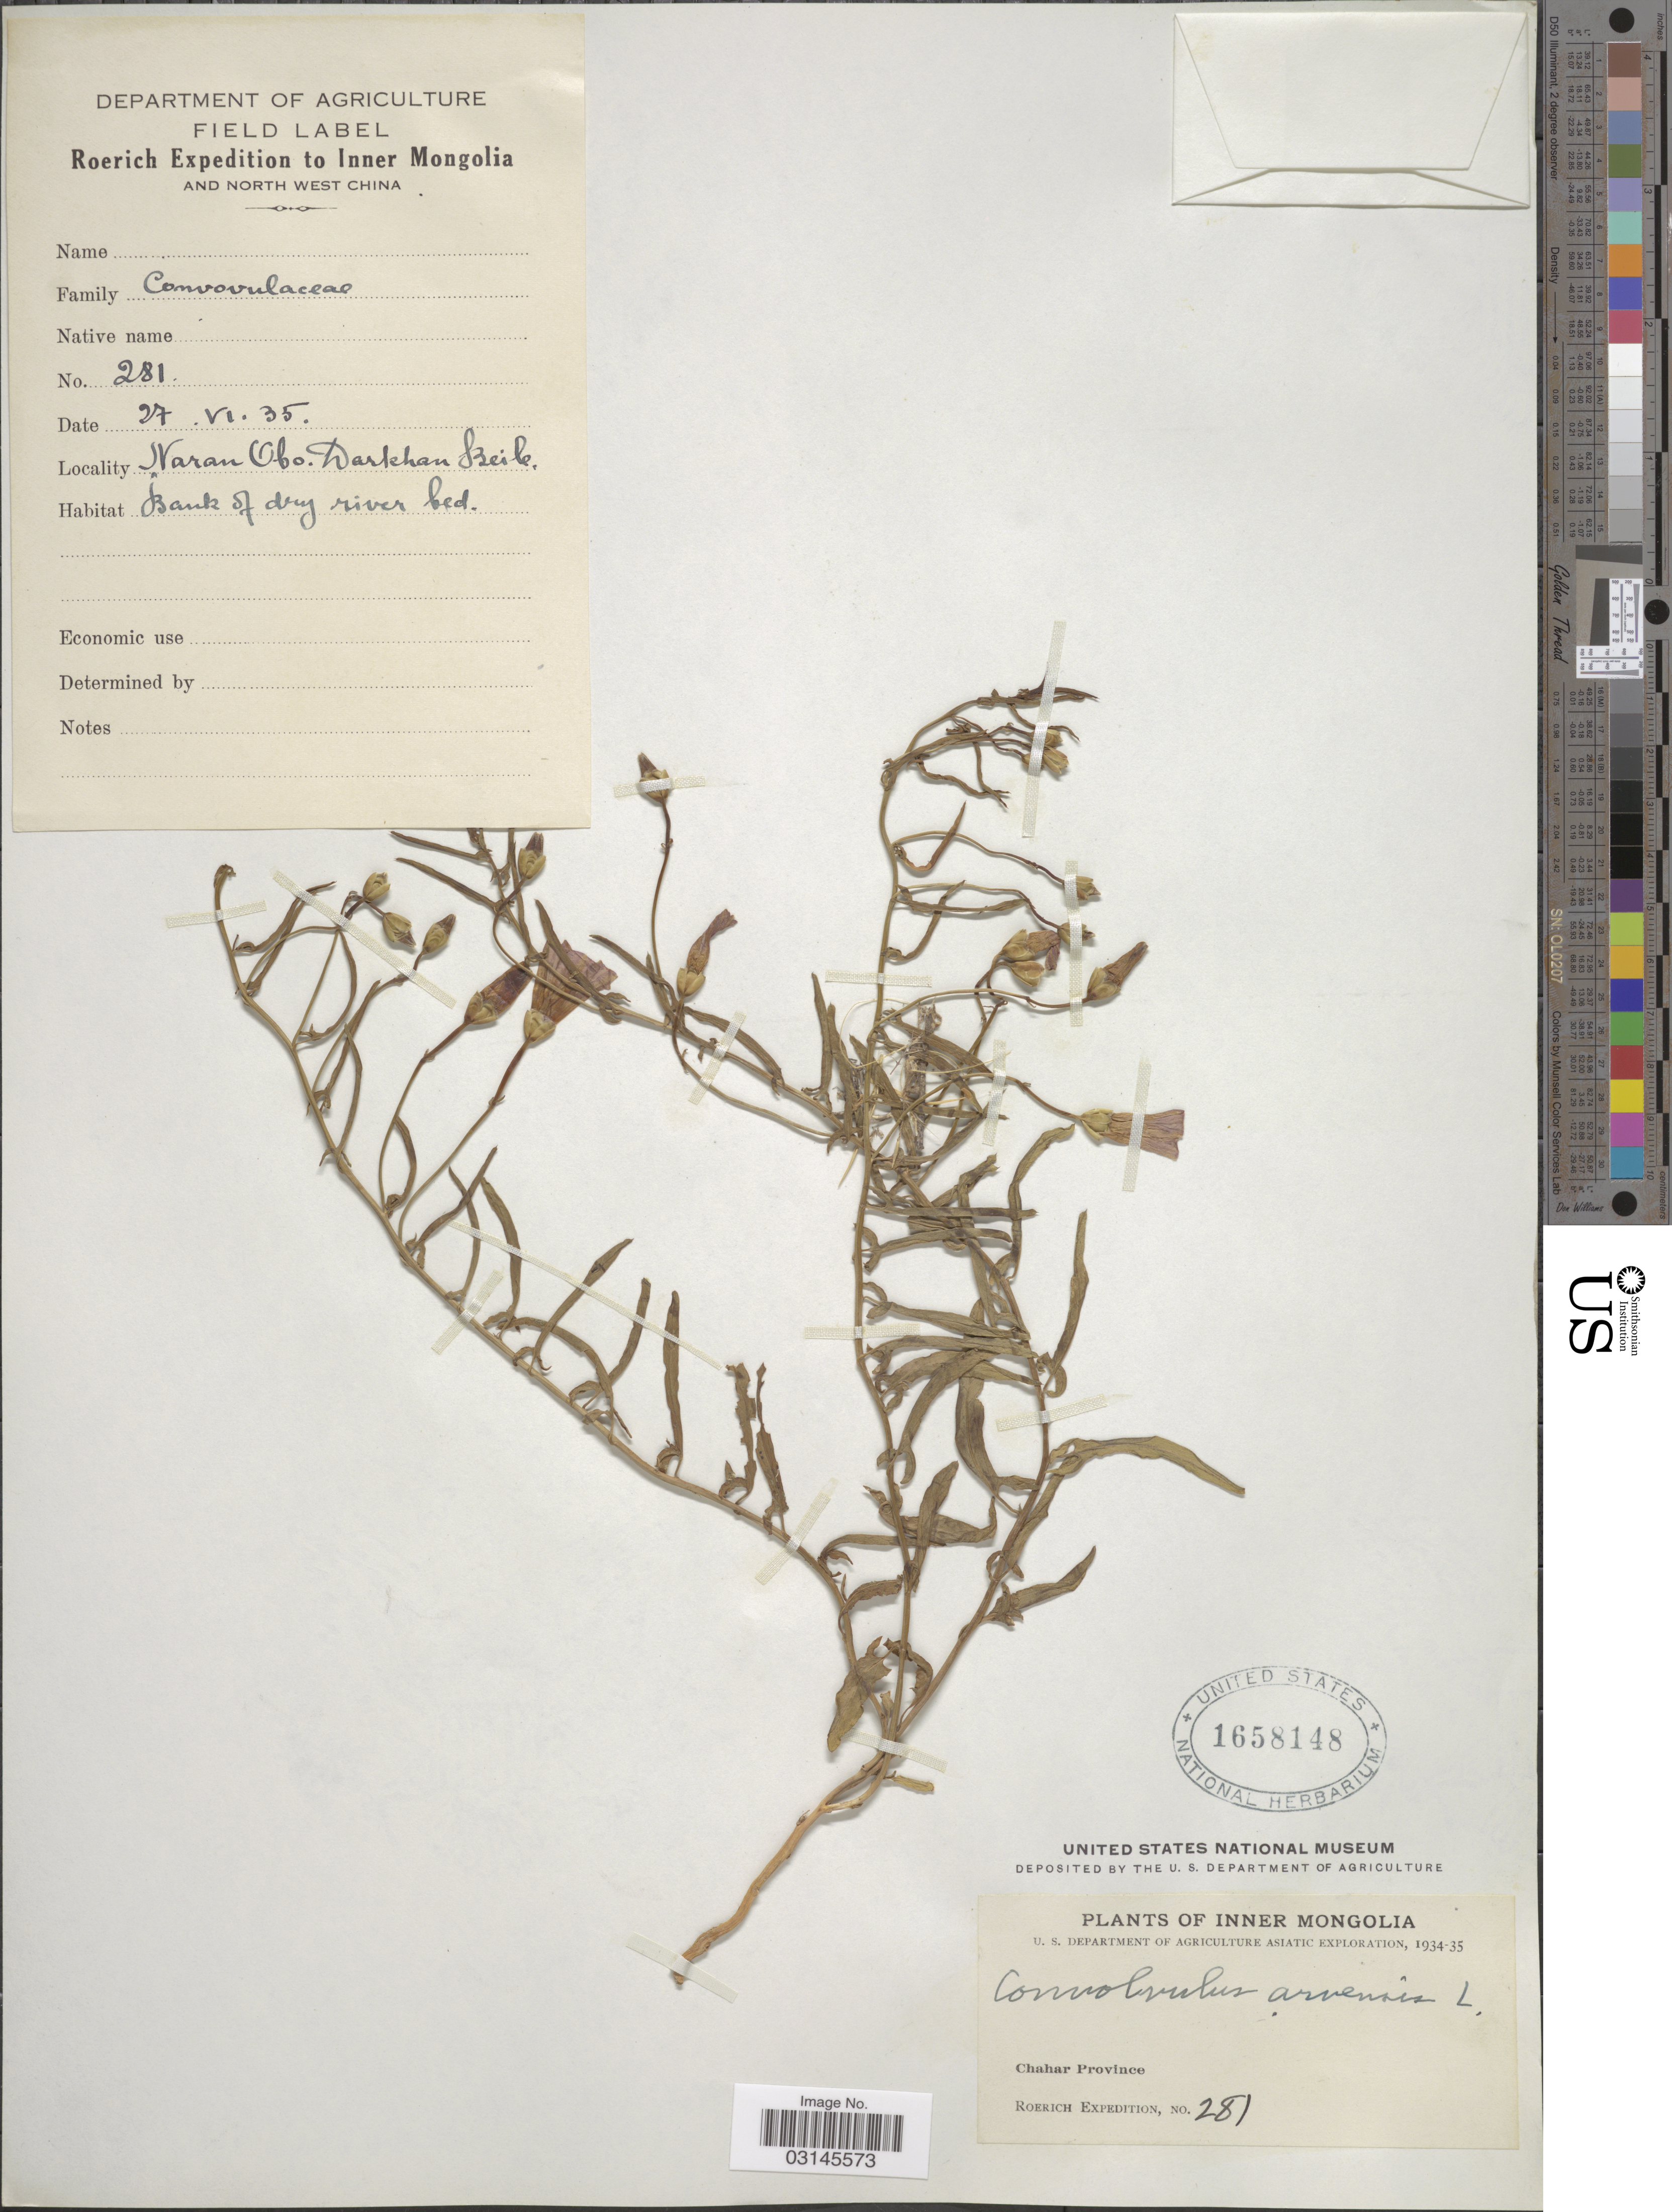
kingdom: Plantae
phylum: Tracheophyta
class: Magnoliopsida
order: Solanales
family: Convolvulaceae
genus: Convolvulus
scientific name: Convolvulus arvensis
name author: L.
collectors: -. Roerich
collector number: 281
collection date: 1935-06-27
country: China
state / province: Nei Monggol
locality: Inner Mongolia. Chahar Province. North West China. Naran Obo. Darkhan Beile [interpreted].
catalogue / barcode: US 1658148